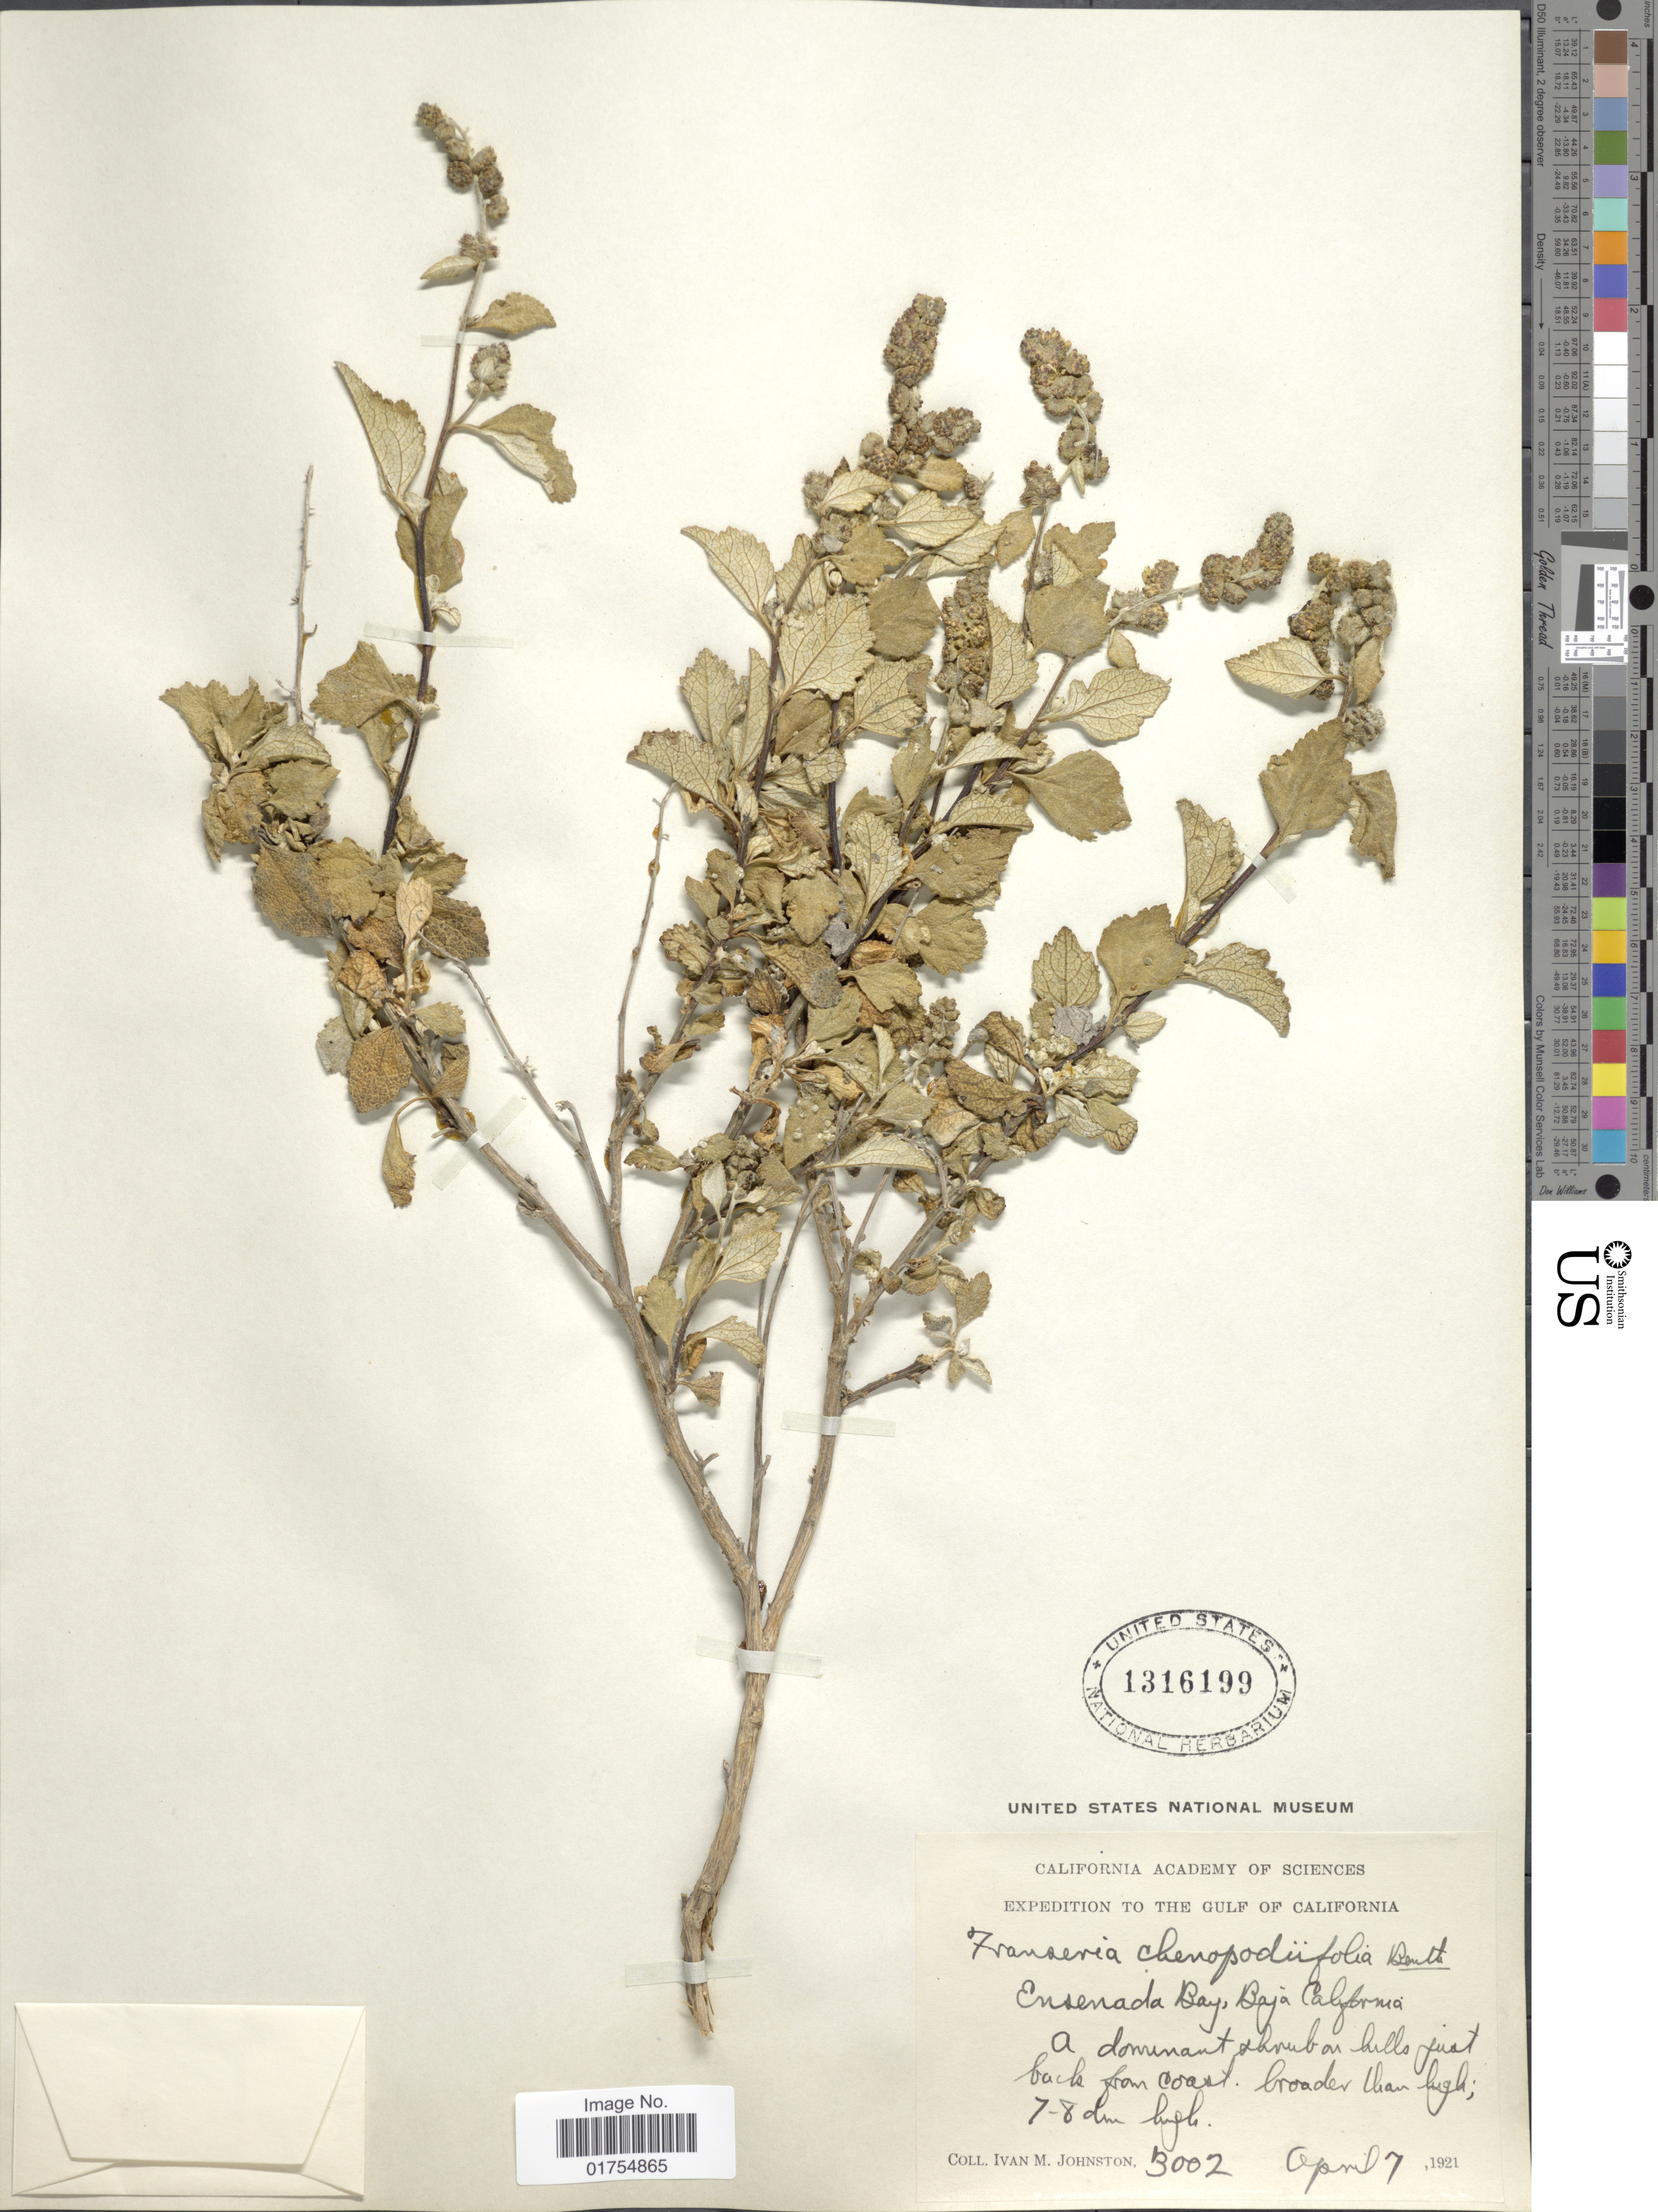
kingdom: Plantae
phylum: Tracheophyta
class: Magnoliopsida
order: Asterales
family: Asteraceae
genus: Franseria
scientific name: Franseria chenopodiifolia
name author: Benth.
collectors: I.M. Johnston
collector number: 3002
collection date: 1921-04-07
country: Mexico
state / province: Baja California Norte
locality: Gulf Of California. Ensenada Bay,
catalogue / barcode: US 1316199